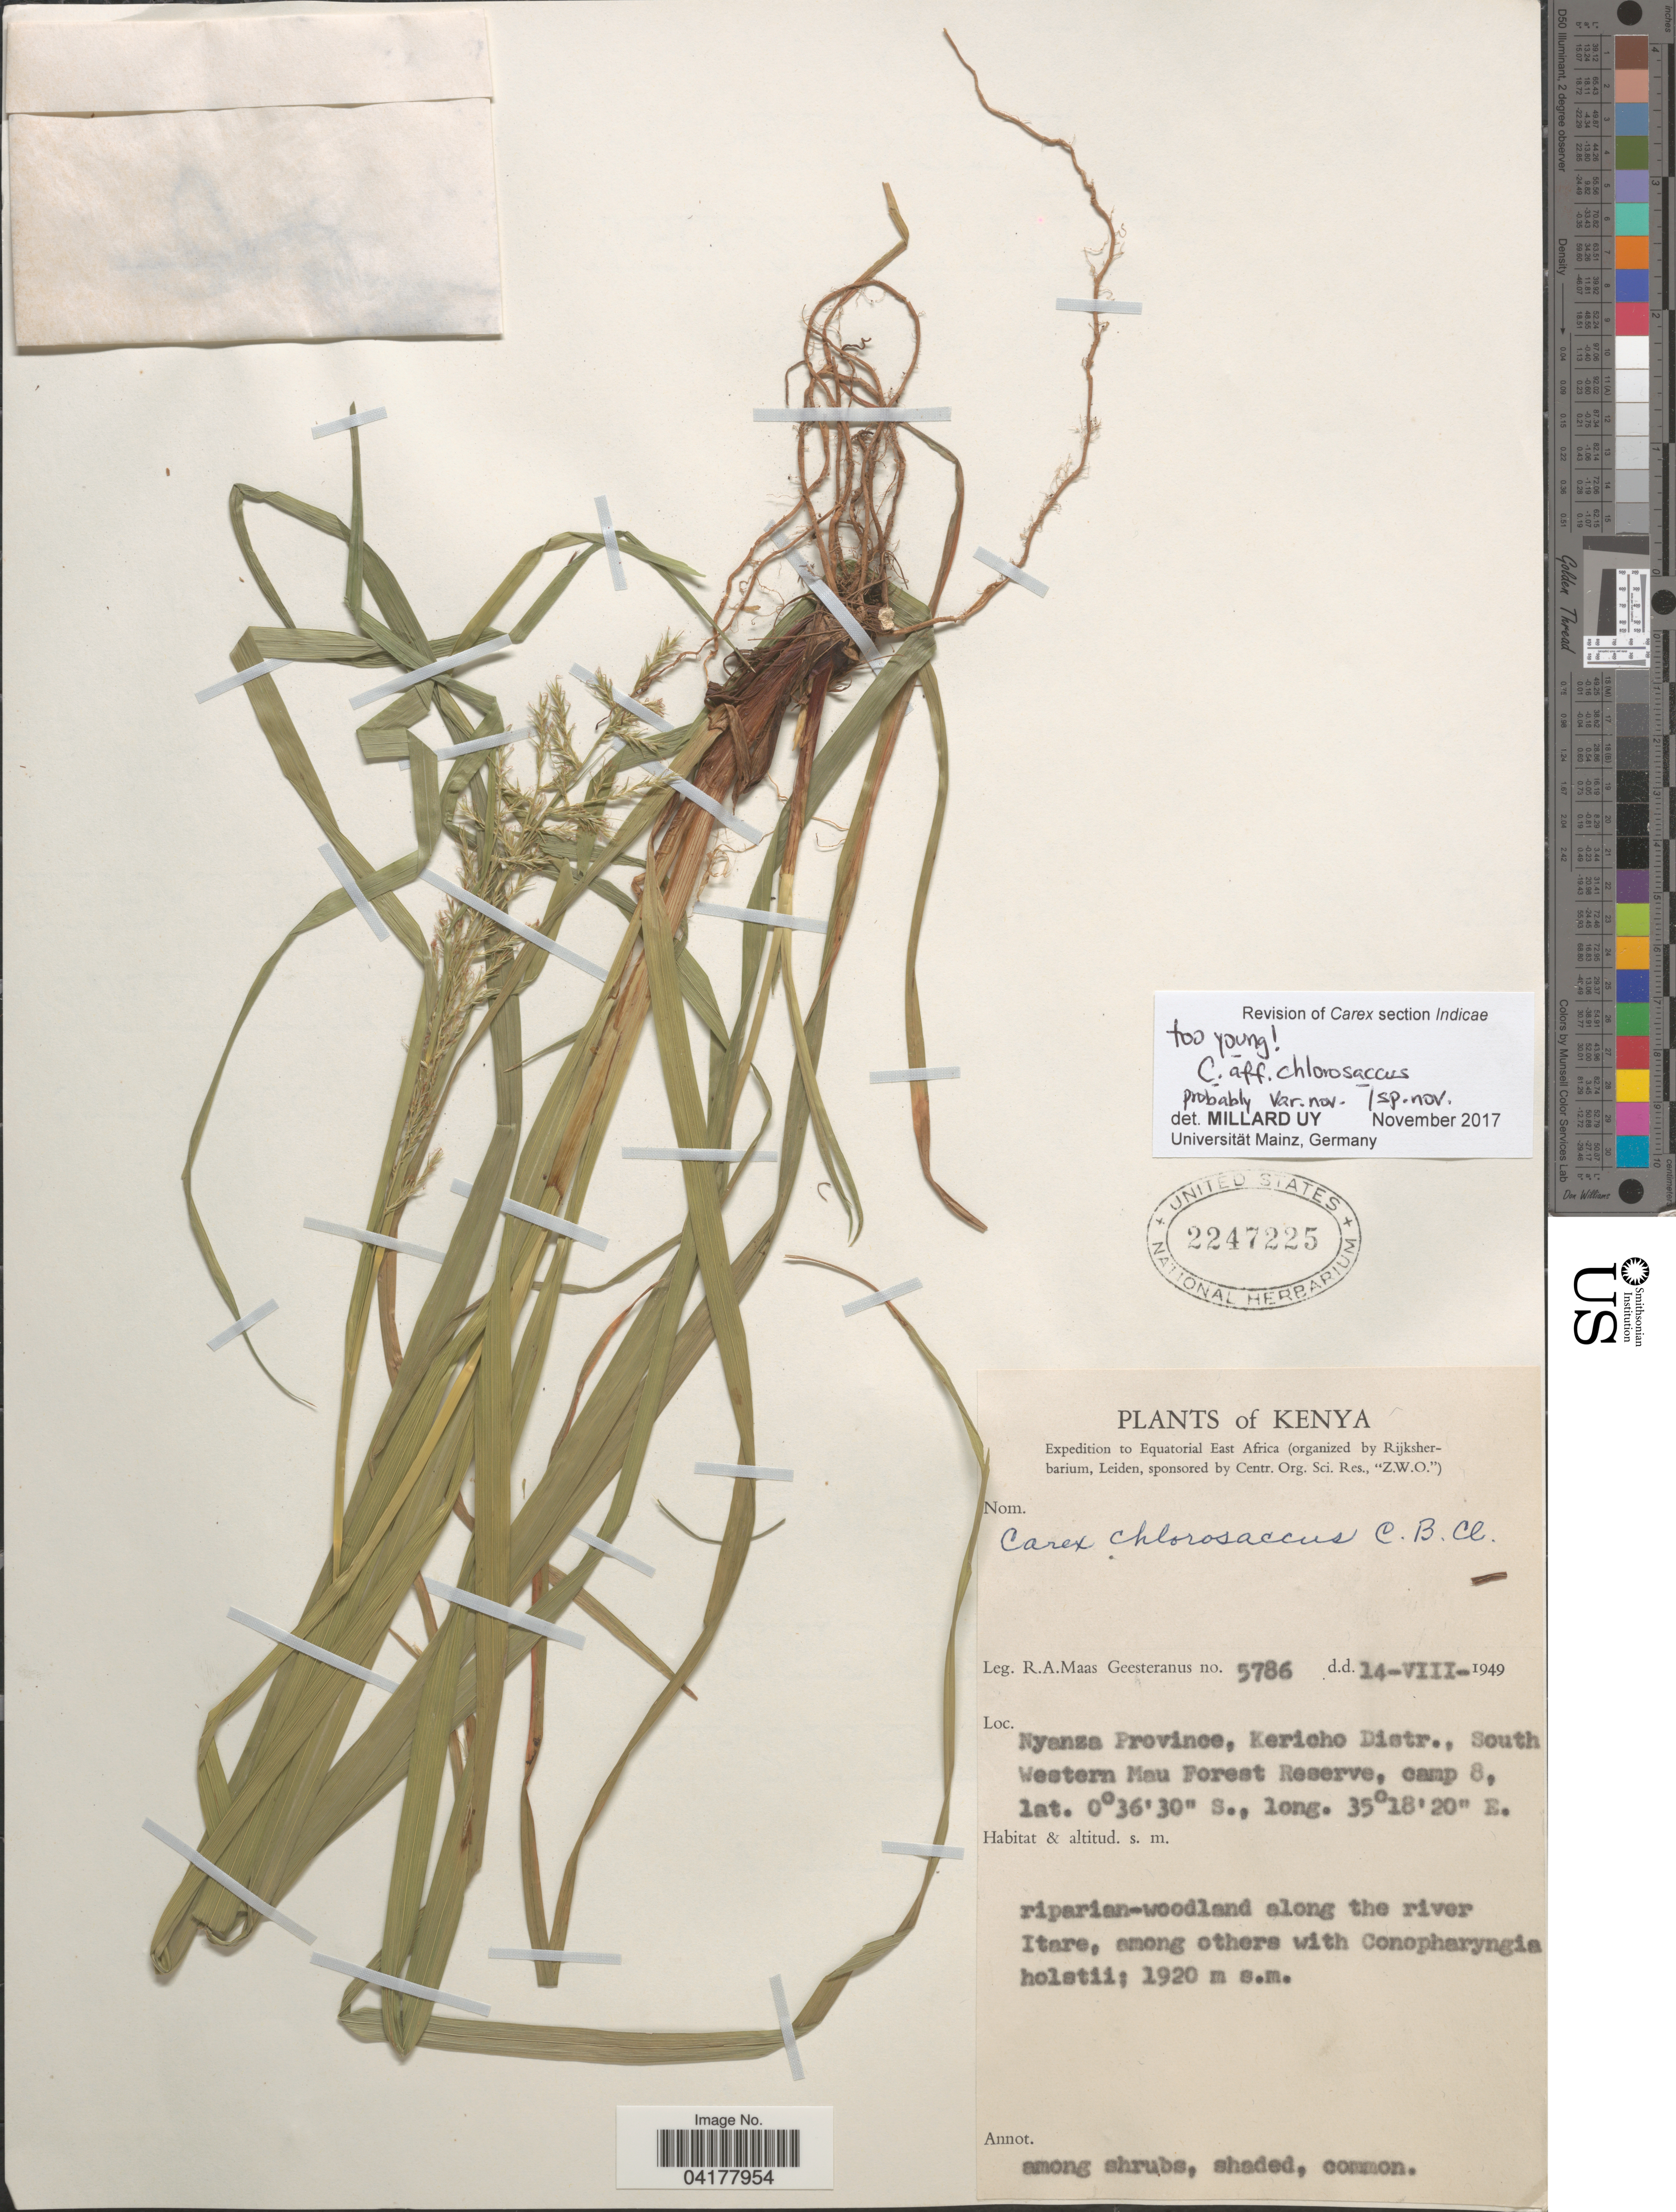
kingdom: Plantae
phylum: Tracheophyta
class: Liliopsida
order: Poales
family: Cyperaceae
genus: Carex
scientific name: Carex chlorosaccus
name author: C.B. Clarke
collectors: R. A. Maas Geesteranus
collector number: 5786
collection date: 1949-08-14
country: Kenya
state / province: Bomet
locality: Expedition to Equatorial East Africa. Nyanza Province, Kericho Distr., South Western Mau Forest Reserve, camp 8.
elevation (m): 1920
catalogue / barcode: US 2247225